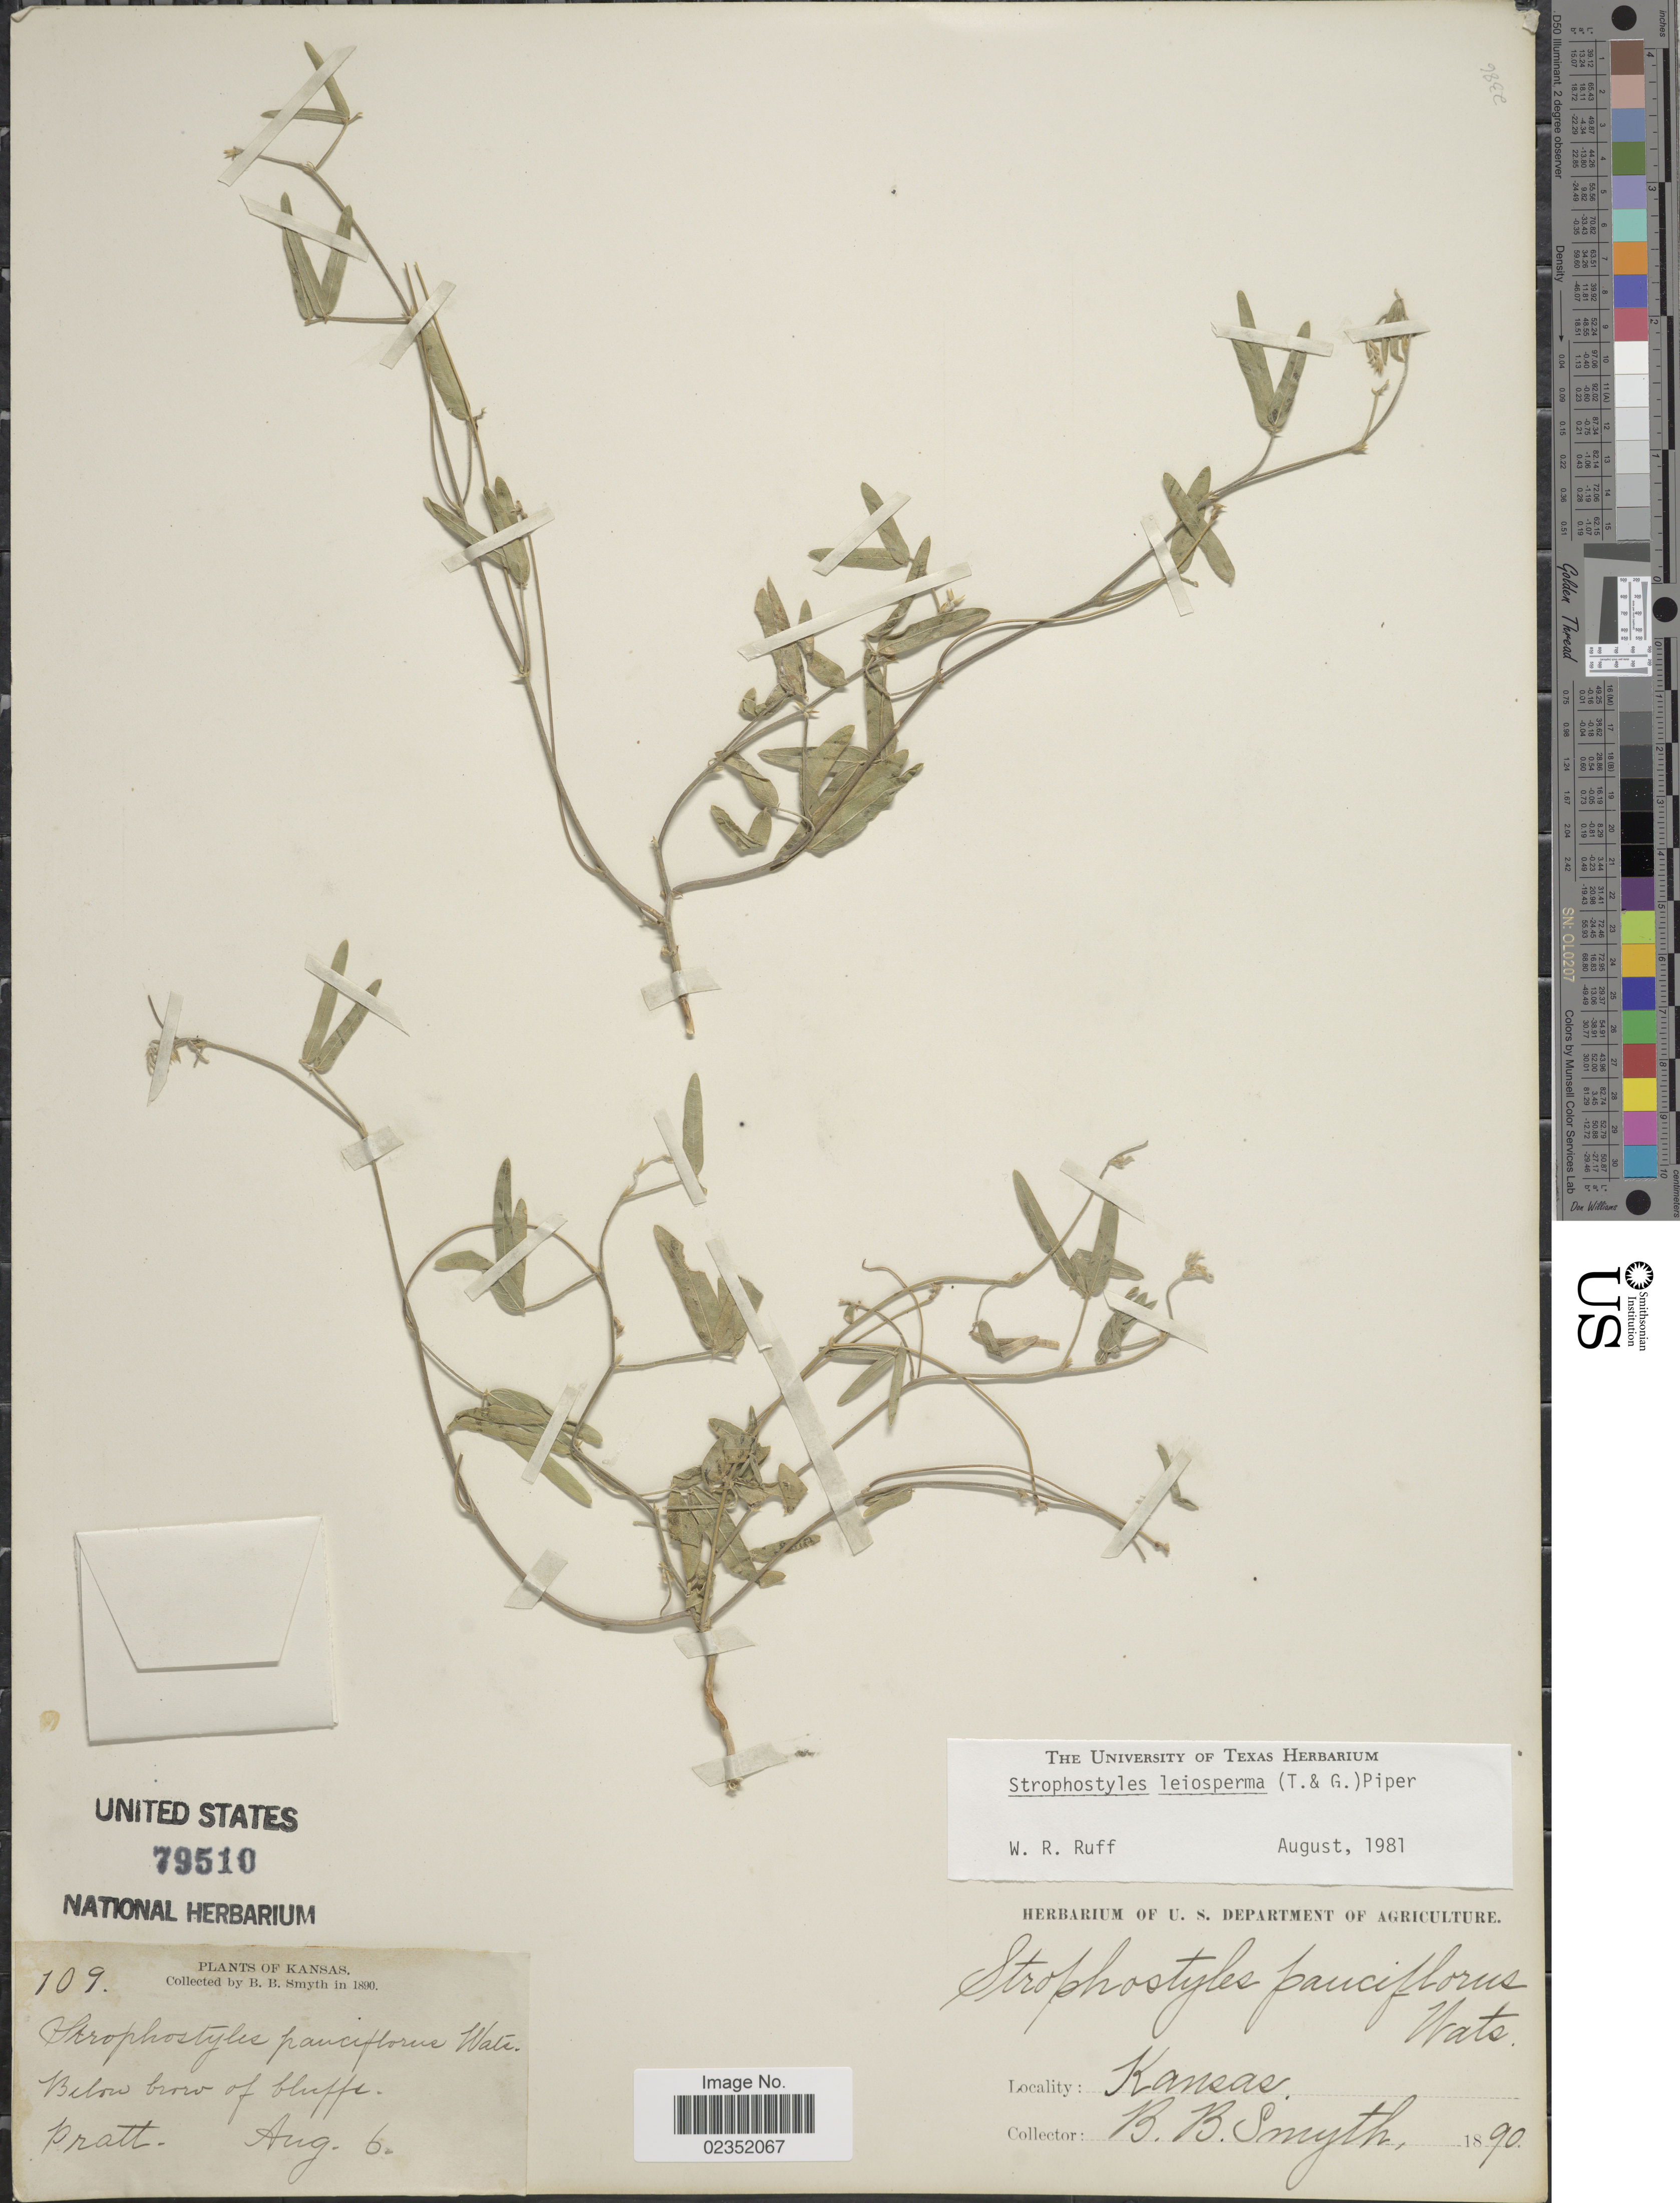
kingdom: Plantae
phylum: Tracheophyta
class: Magnoliopsida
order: Fabales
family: Fabaceae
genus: Strophostyles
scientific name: Strophostyles leiosperma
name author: (Torr. & A. Gray) Piper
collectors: B. Smyth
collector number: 109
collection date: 1890-08-06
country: United States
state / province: Kansas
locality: Below brow of bluff, Pratt.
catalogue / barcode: US 79510